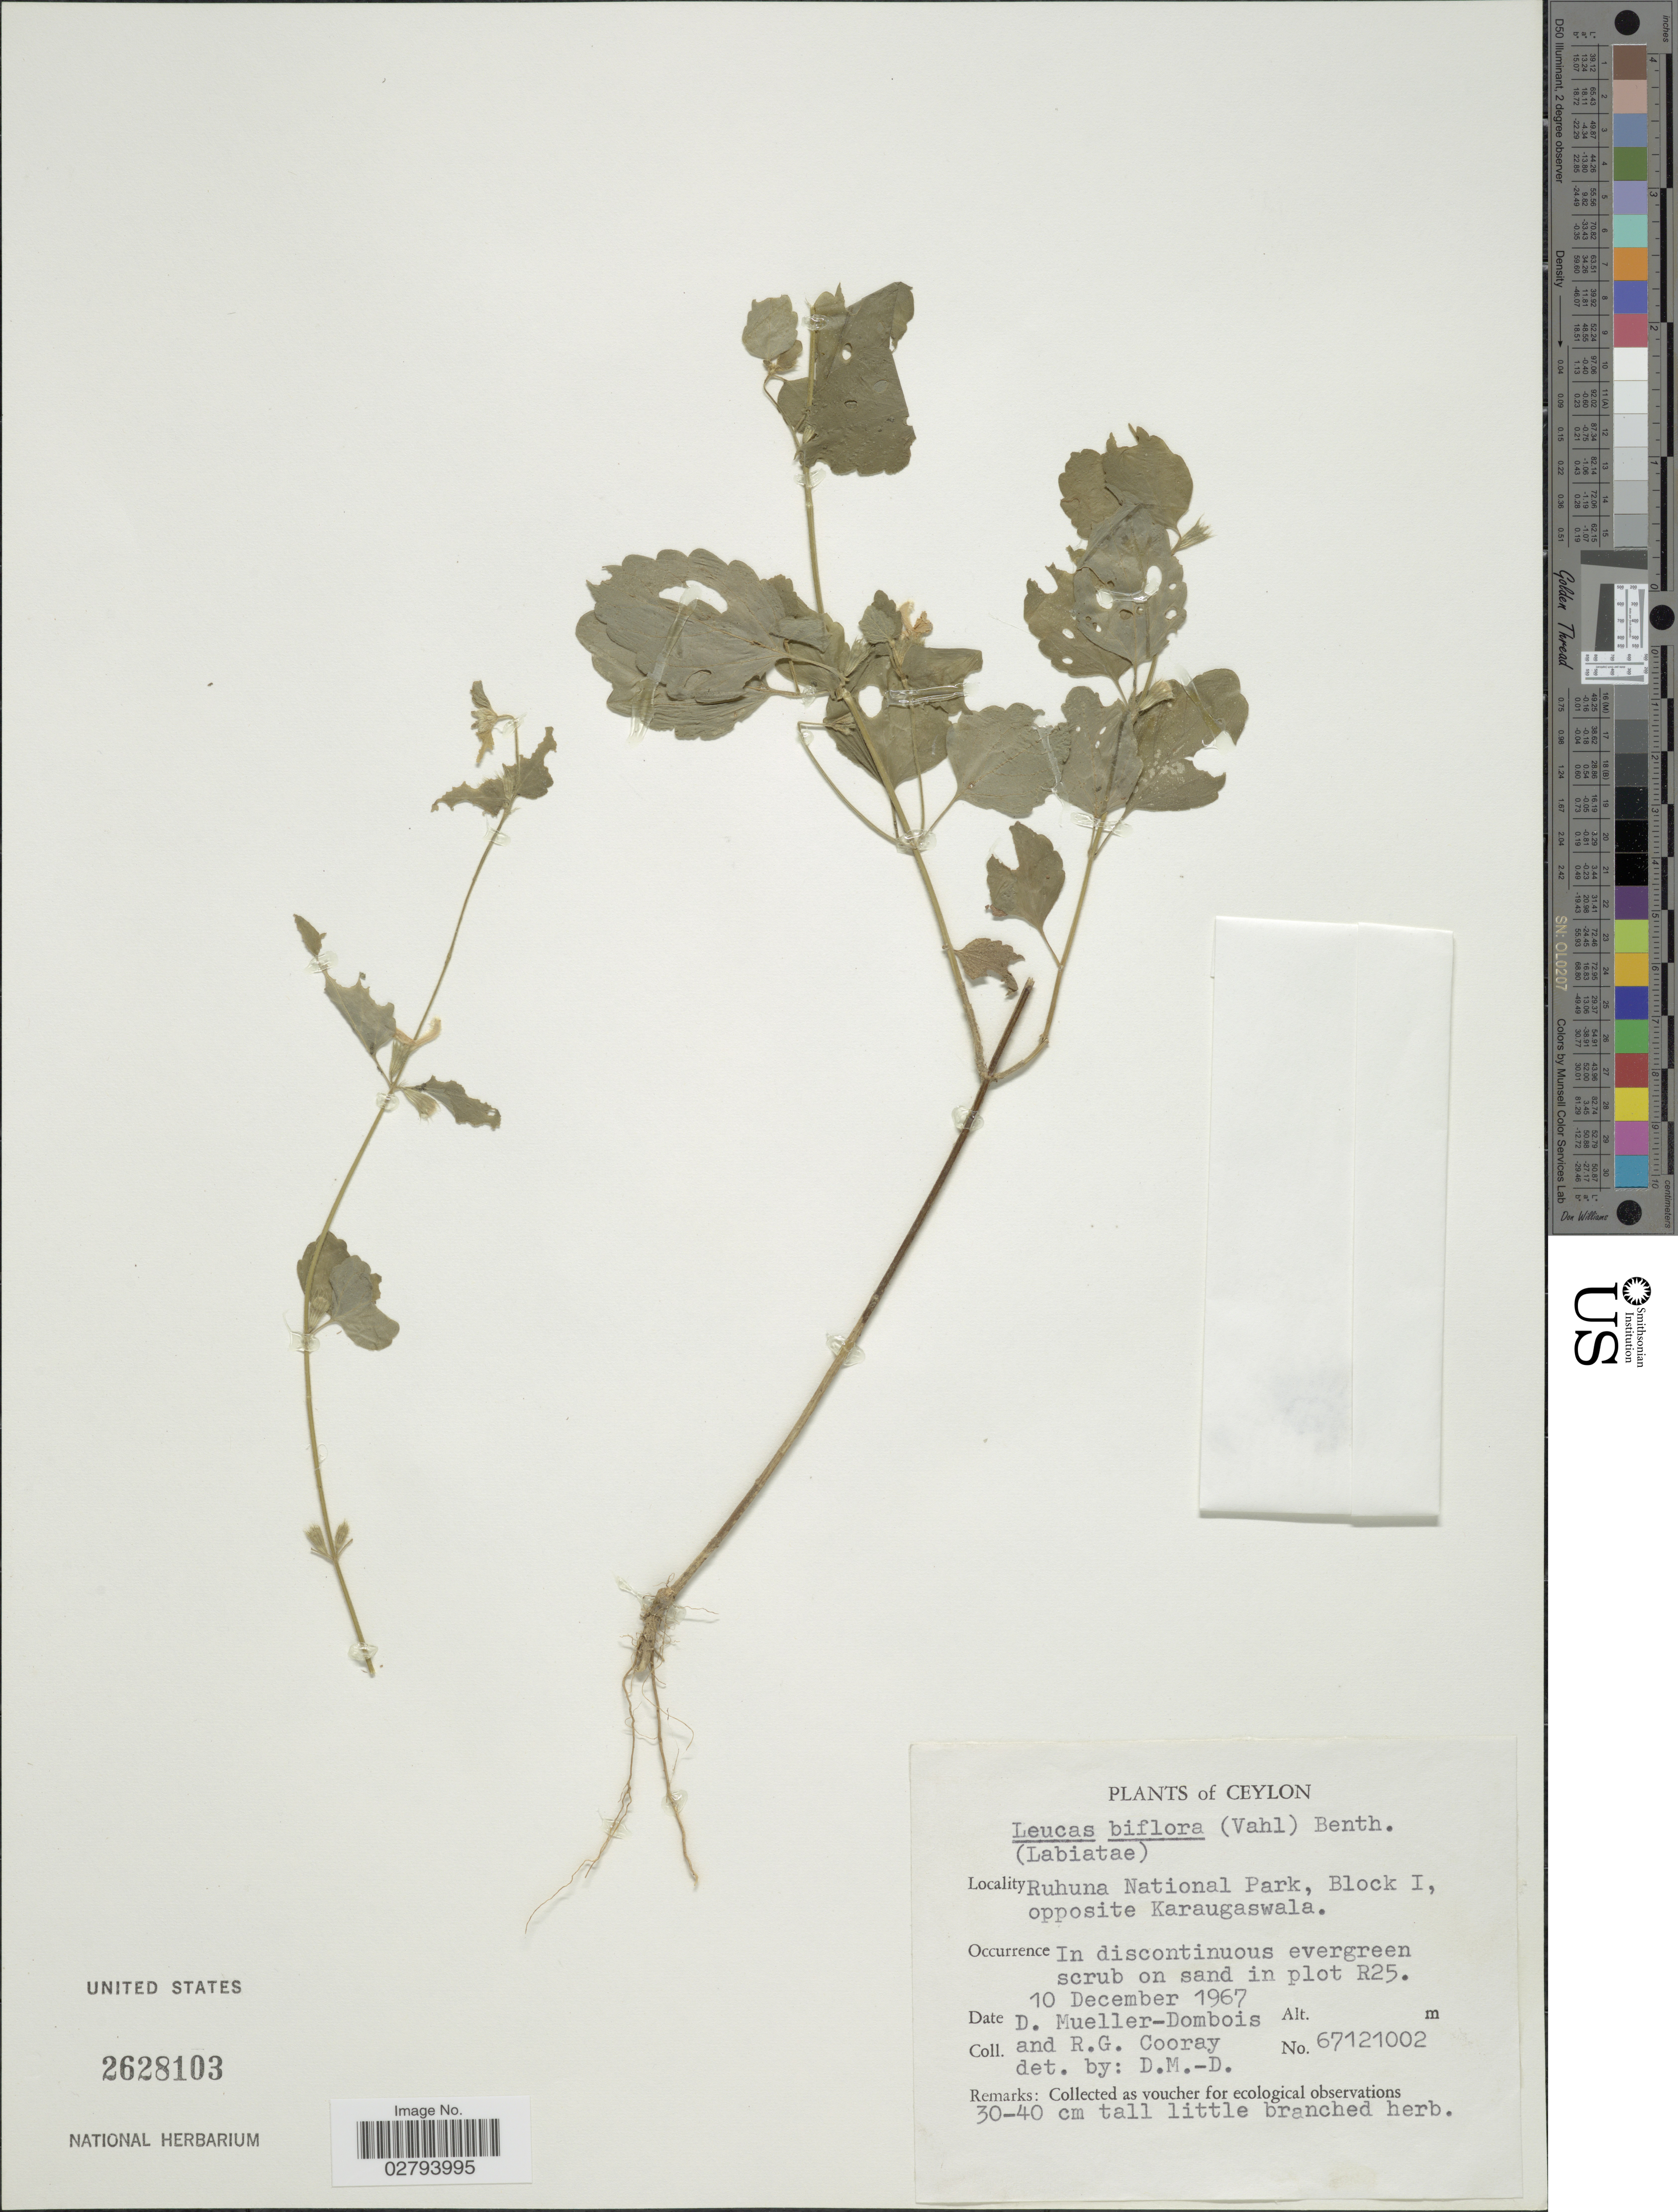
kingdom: Plantae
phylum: Tracheophyta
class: Magnoliopsida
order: Lamiales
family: Lamiaceae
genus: Leucas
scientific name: Leucas biflora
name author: (Vahl) Sm.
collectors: D. Mueller-Dombois & R. Cooray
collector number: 67121002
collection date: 1967-12-10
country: Sri Lanka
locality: Ceylon, Ruhuna National Park, Block I, opposite Karaugaswala, Plot R25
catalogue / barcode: US 2628103